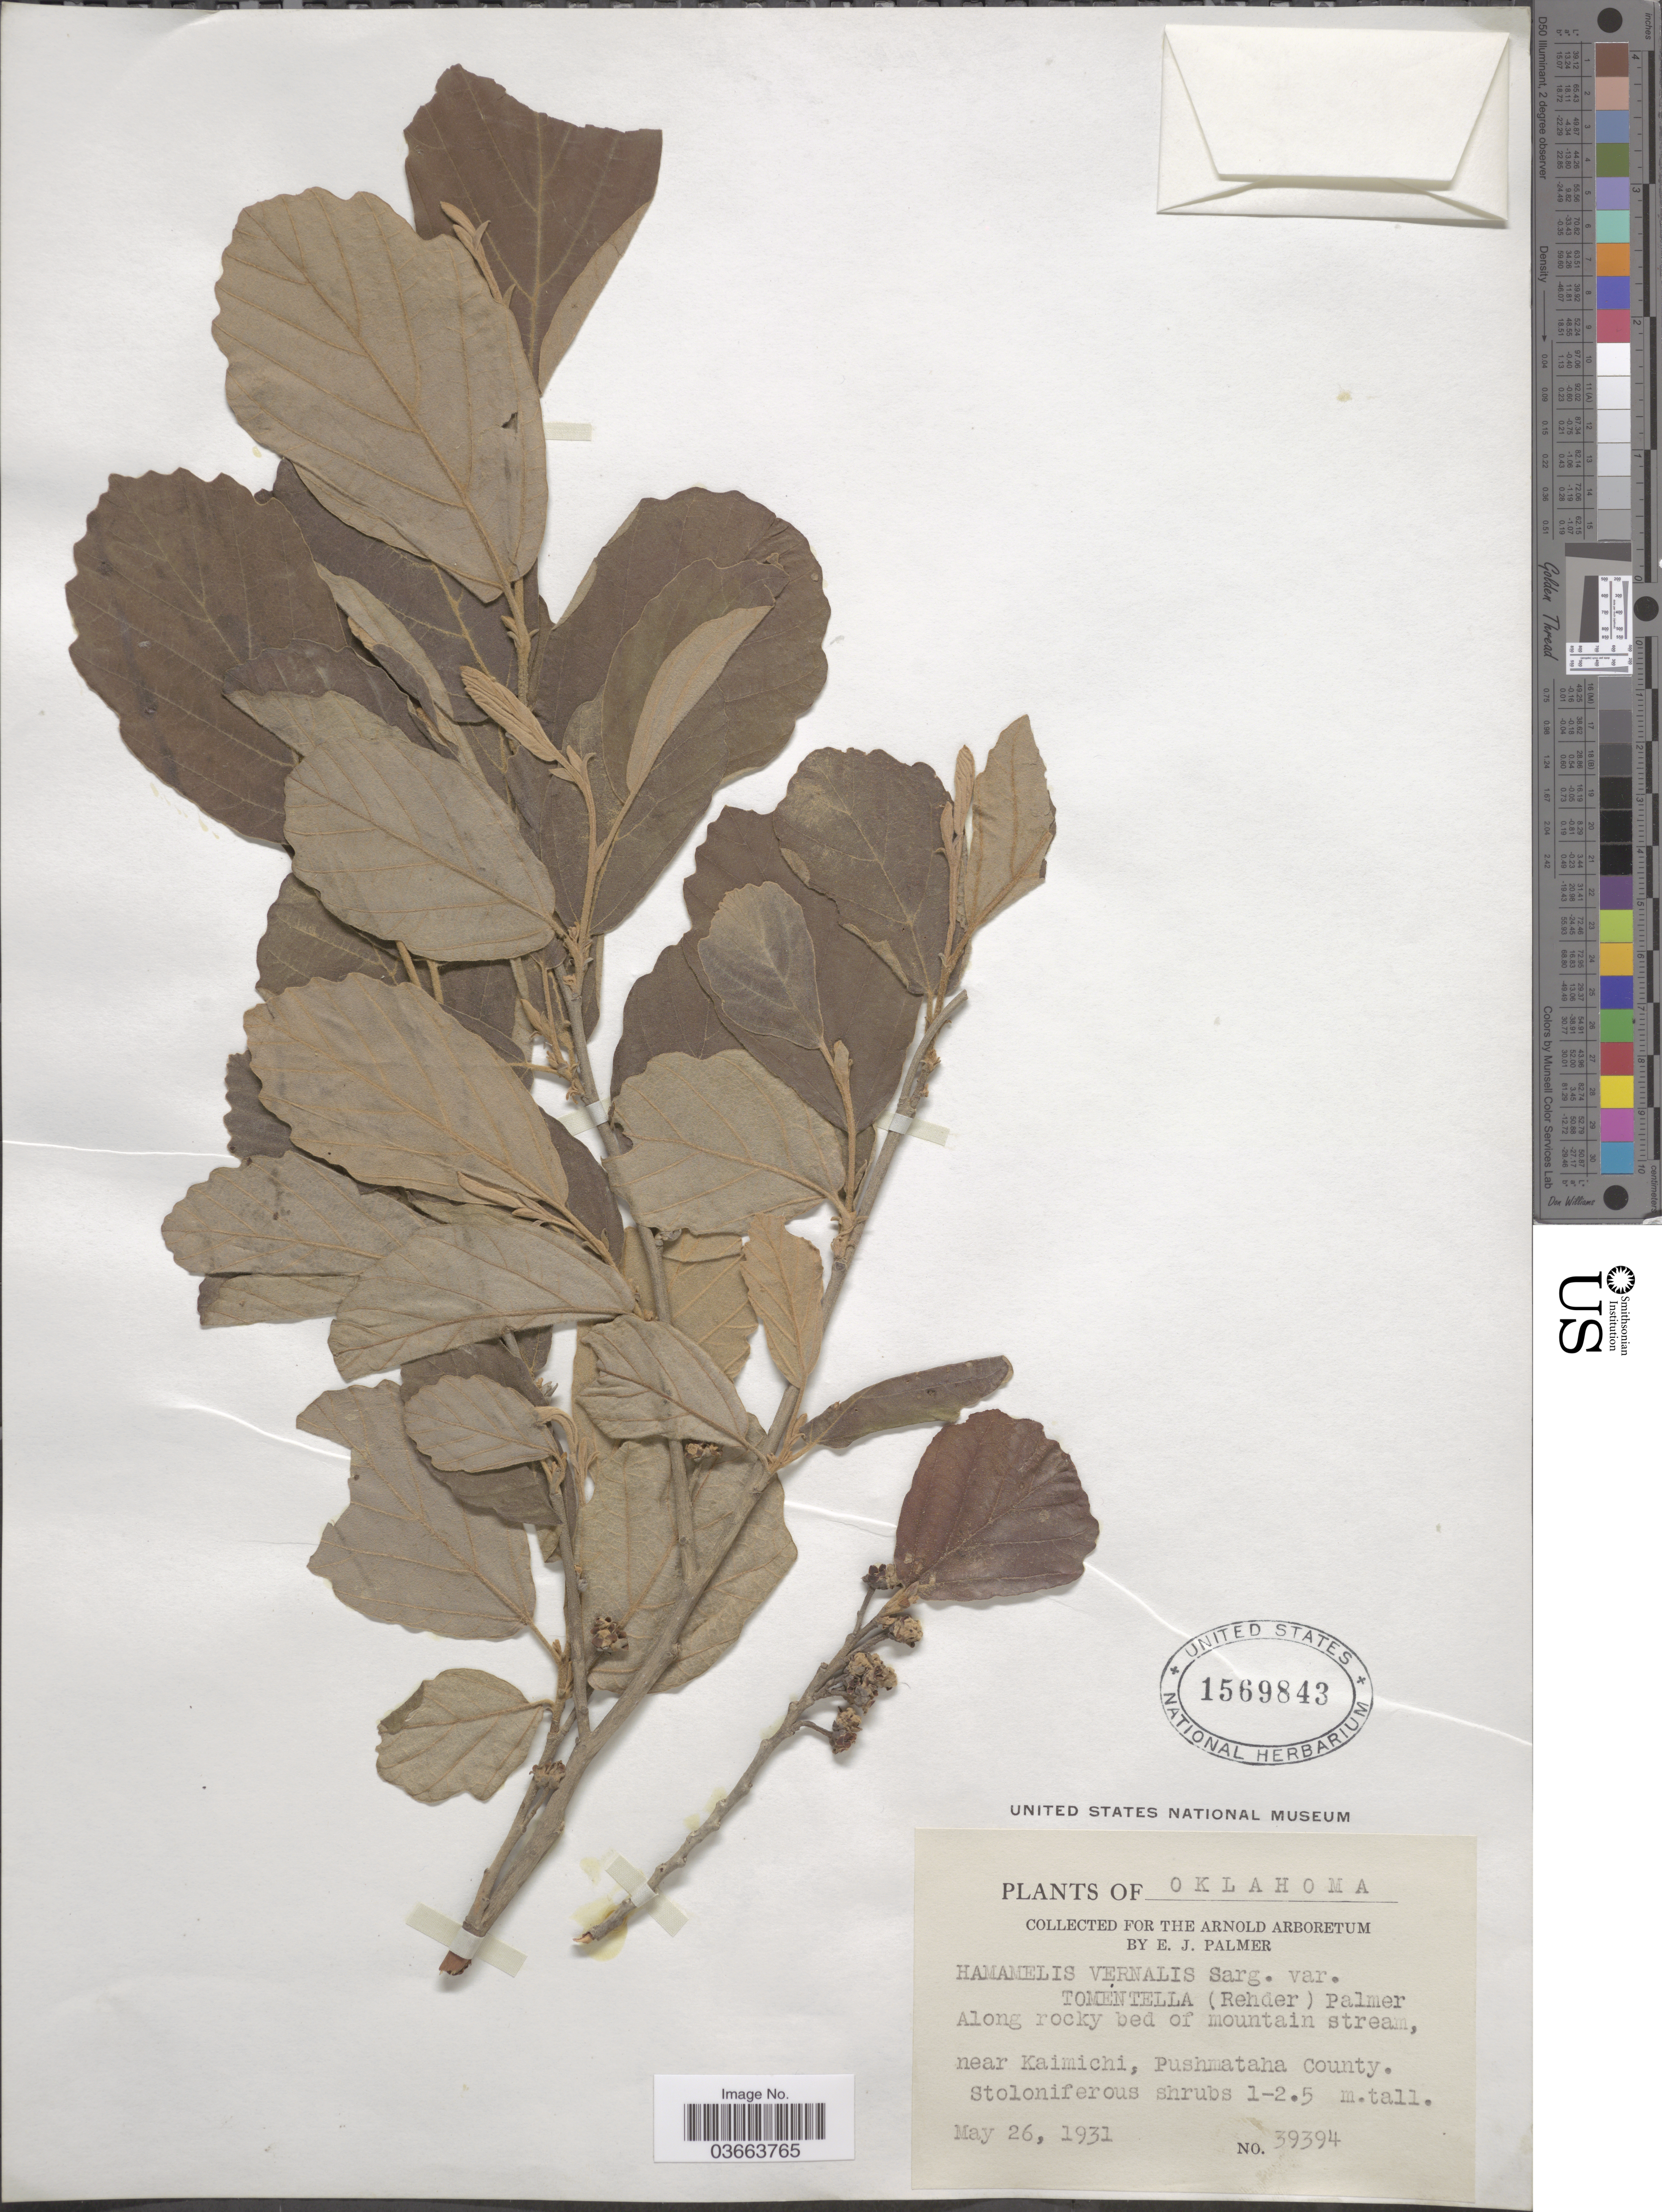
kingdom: Plantae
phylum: Tracheophyta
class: Magnoliopsida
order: Saxifragales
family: Hamamelidaceae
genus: Hamamelis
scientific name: Hamamelis vernalis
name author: Sarg.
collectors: E. J. Palmer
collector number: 39394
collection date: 1931-05-26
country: United States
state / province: Oklahoma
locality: Near Kaimichi, Pushmataha County.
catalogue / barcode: US 1569843